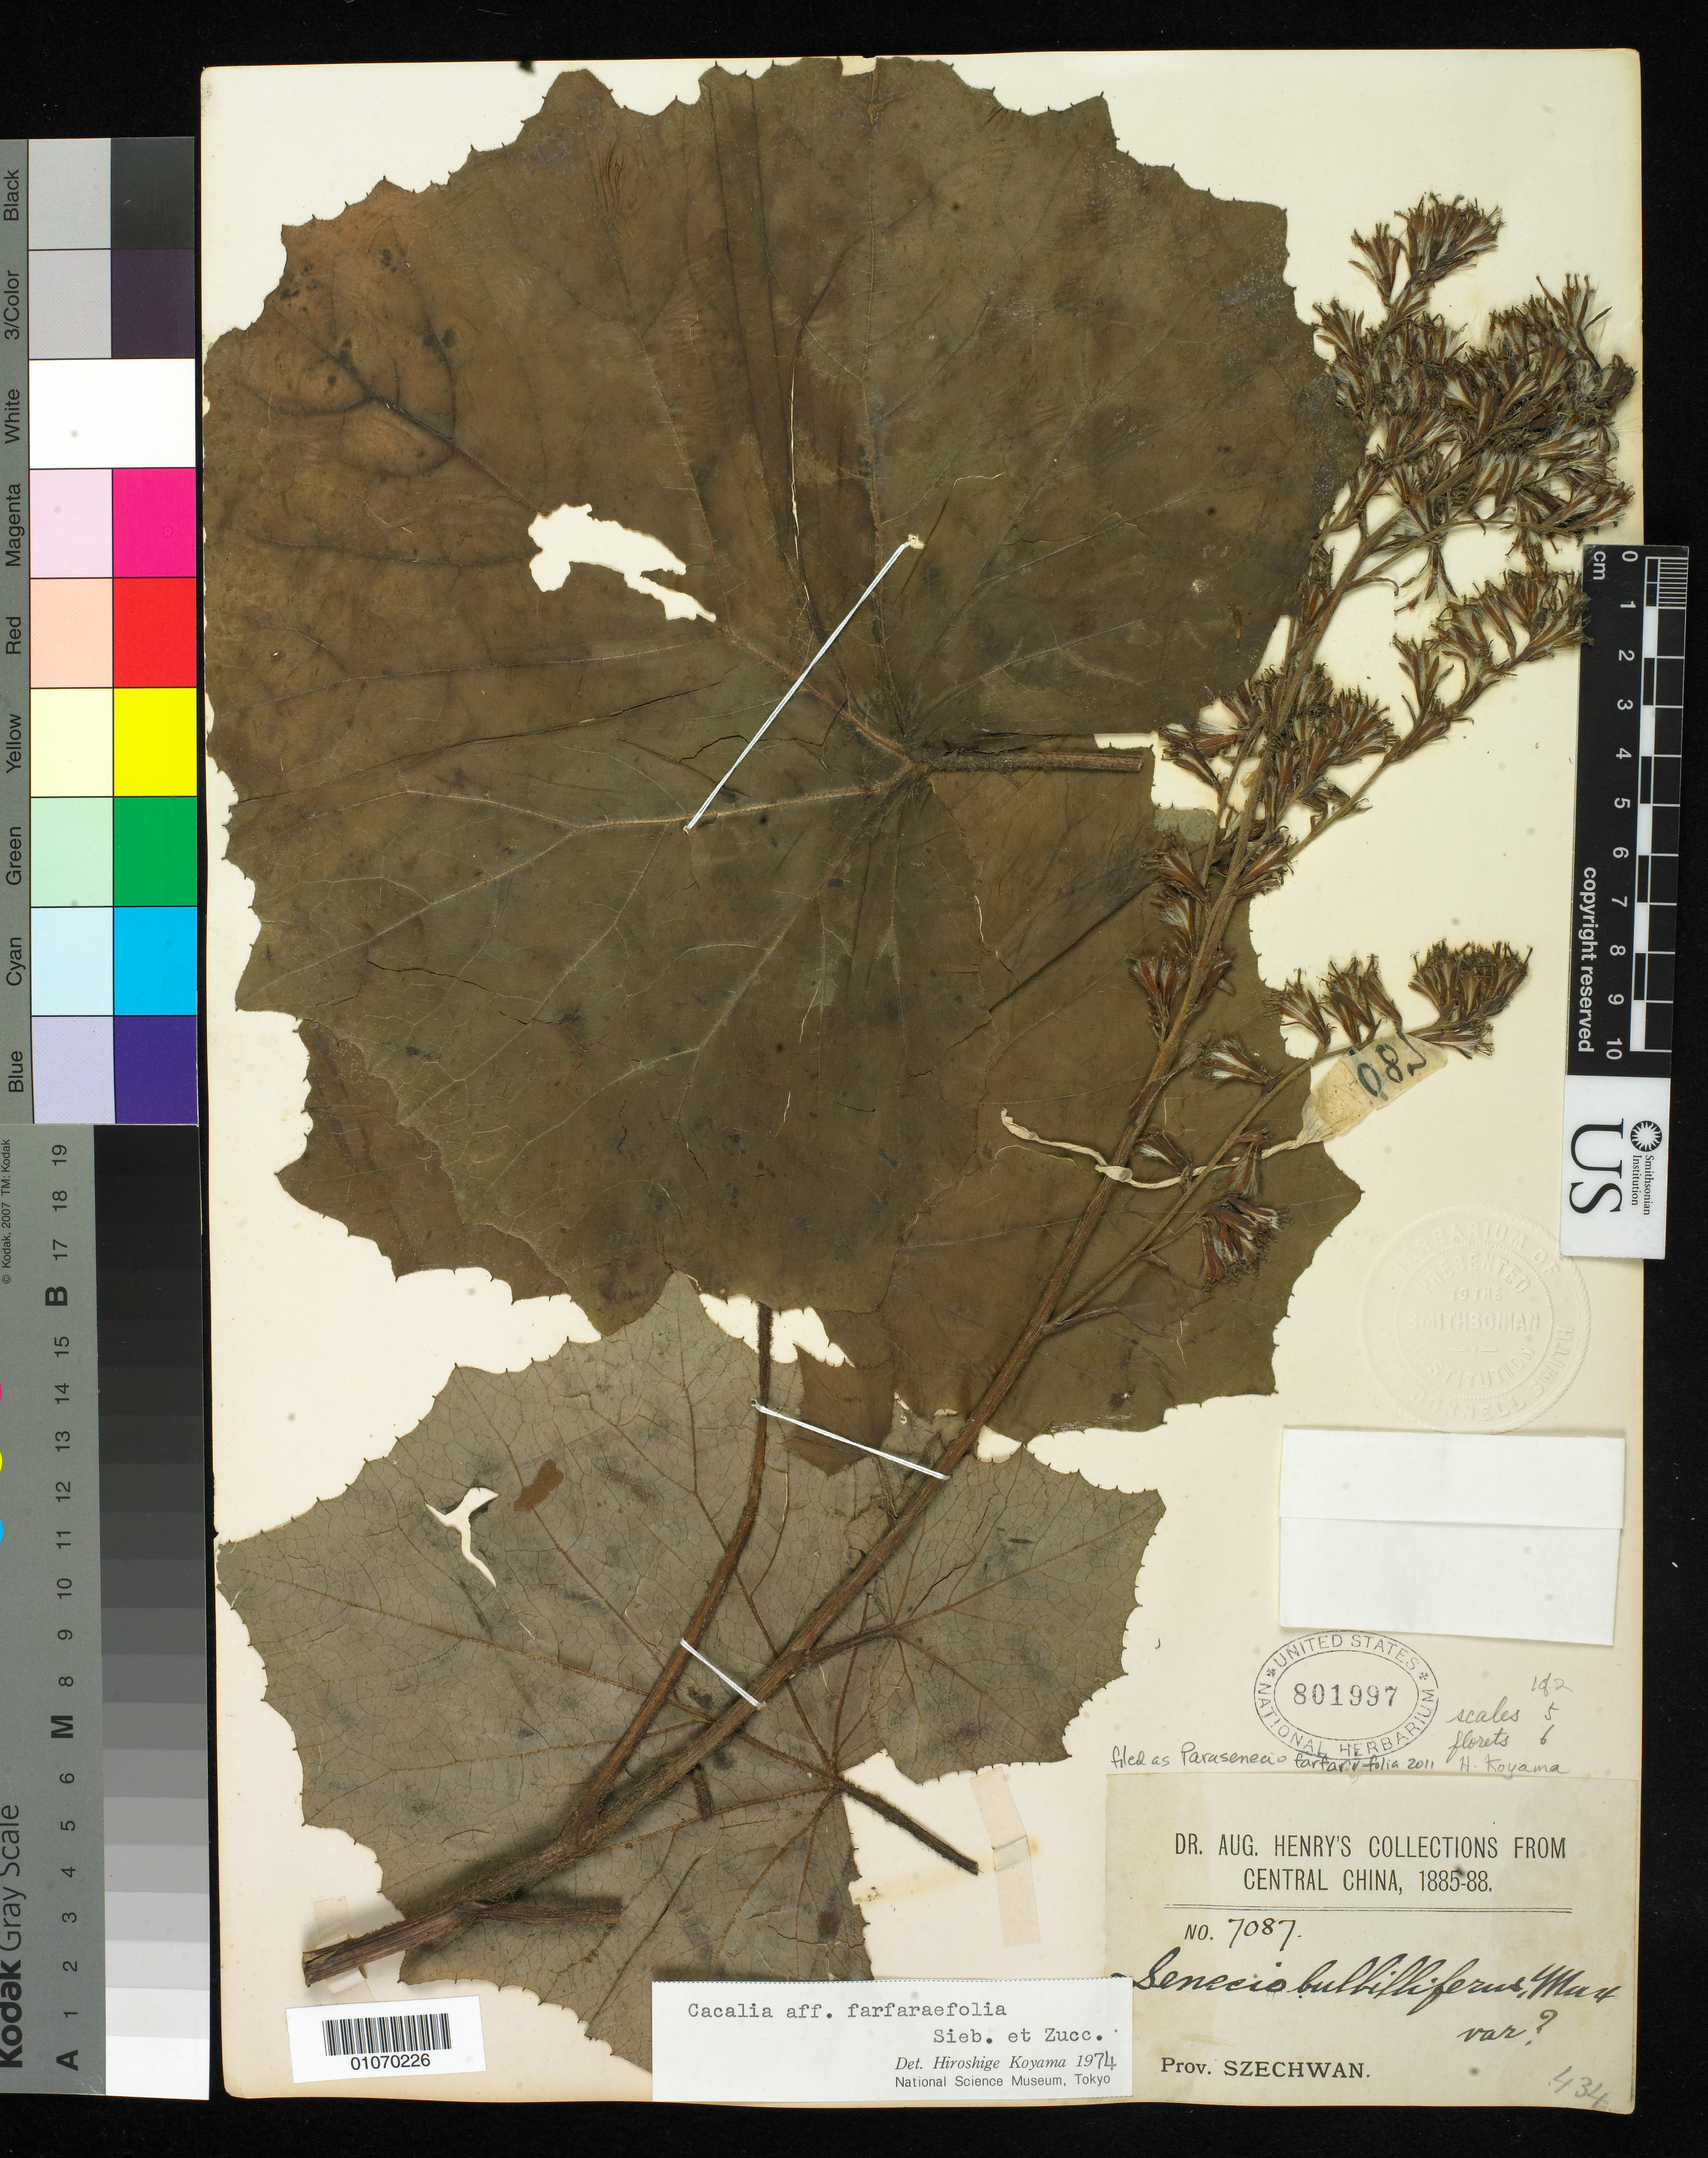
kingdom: Plantae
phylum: Tracheophyta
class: Magnoliopsida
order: Asterales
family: Asteraceae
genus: Parasenecio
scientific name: Parasenecio farfarifolius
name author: (Siebold & Zucc.) H. Koyama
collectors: A. Henry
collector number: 7087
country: China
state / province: Sichuan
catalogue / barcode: US 801997